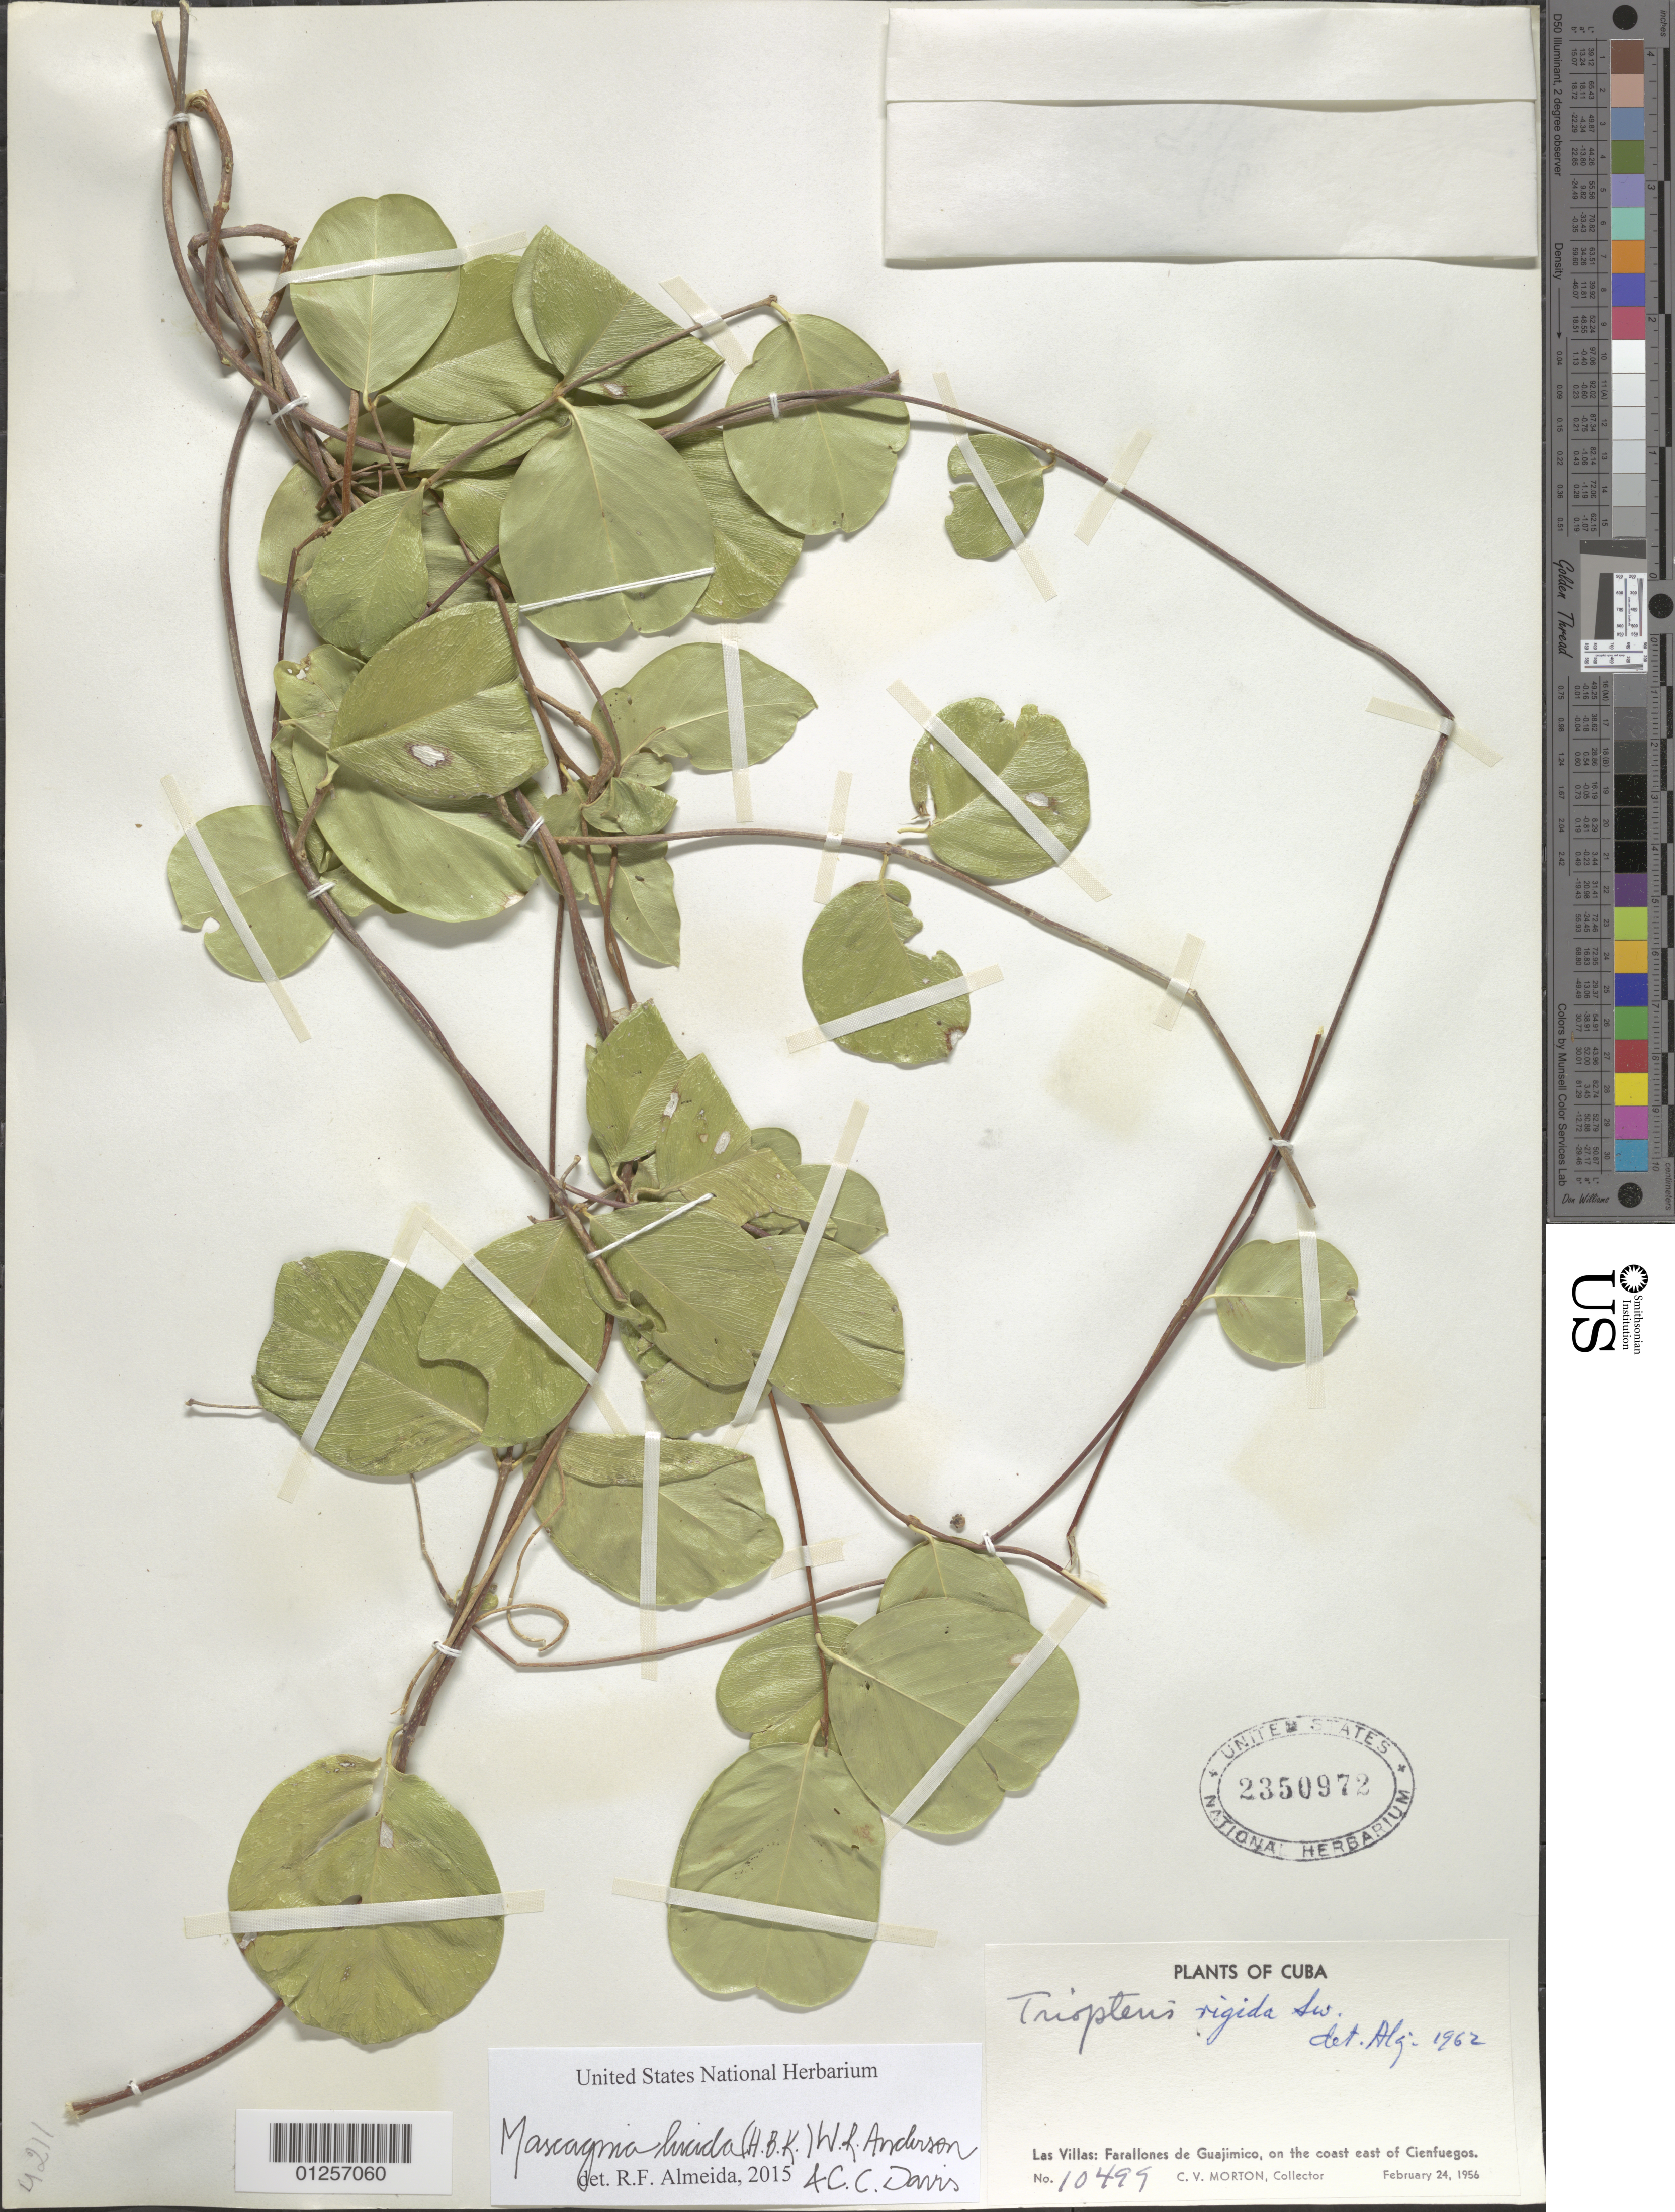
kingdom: Plantae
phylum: Tracheophyta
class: Magnoliopsida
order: Malpighiales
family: Malpighiaceae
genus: Mascagnia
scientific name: Mascagnia lucida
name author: (Kunth) W.R. Anderson & C. Davis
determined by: De Almeida, R. F., (HUEFS), Universidade Estadual de Feira de Santana (BRAZIL)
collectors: C. V. Morton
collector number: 10499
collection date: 1956-02-24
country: Cuba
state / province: Las Villas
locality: Farallones de Guajimico, coast east of Cienfuegos.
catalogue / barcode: US 2350972